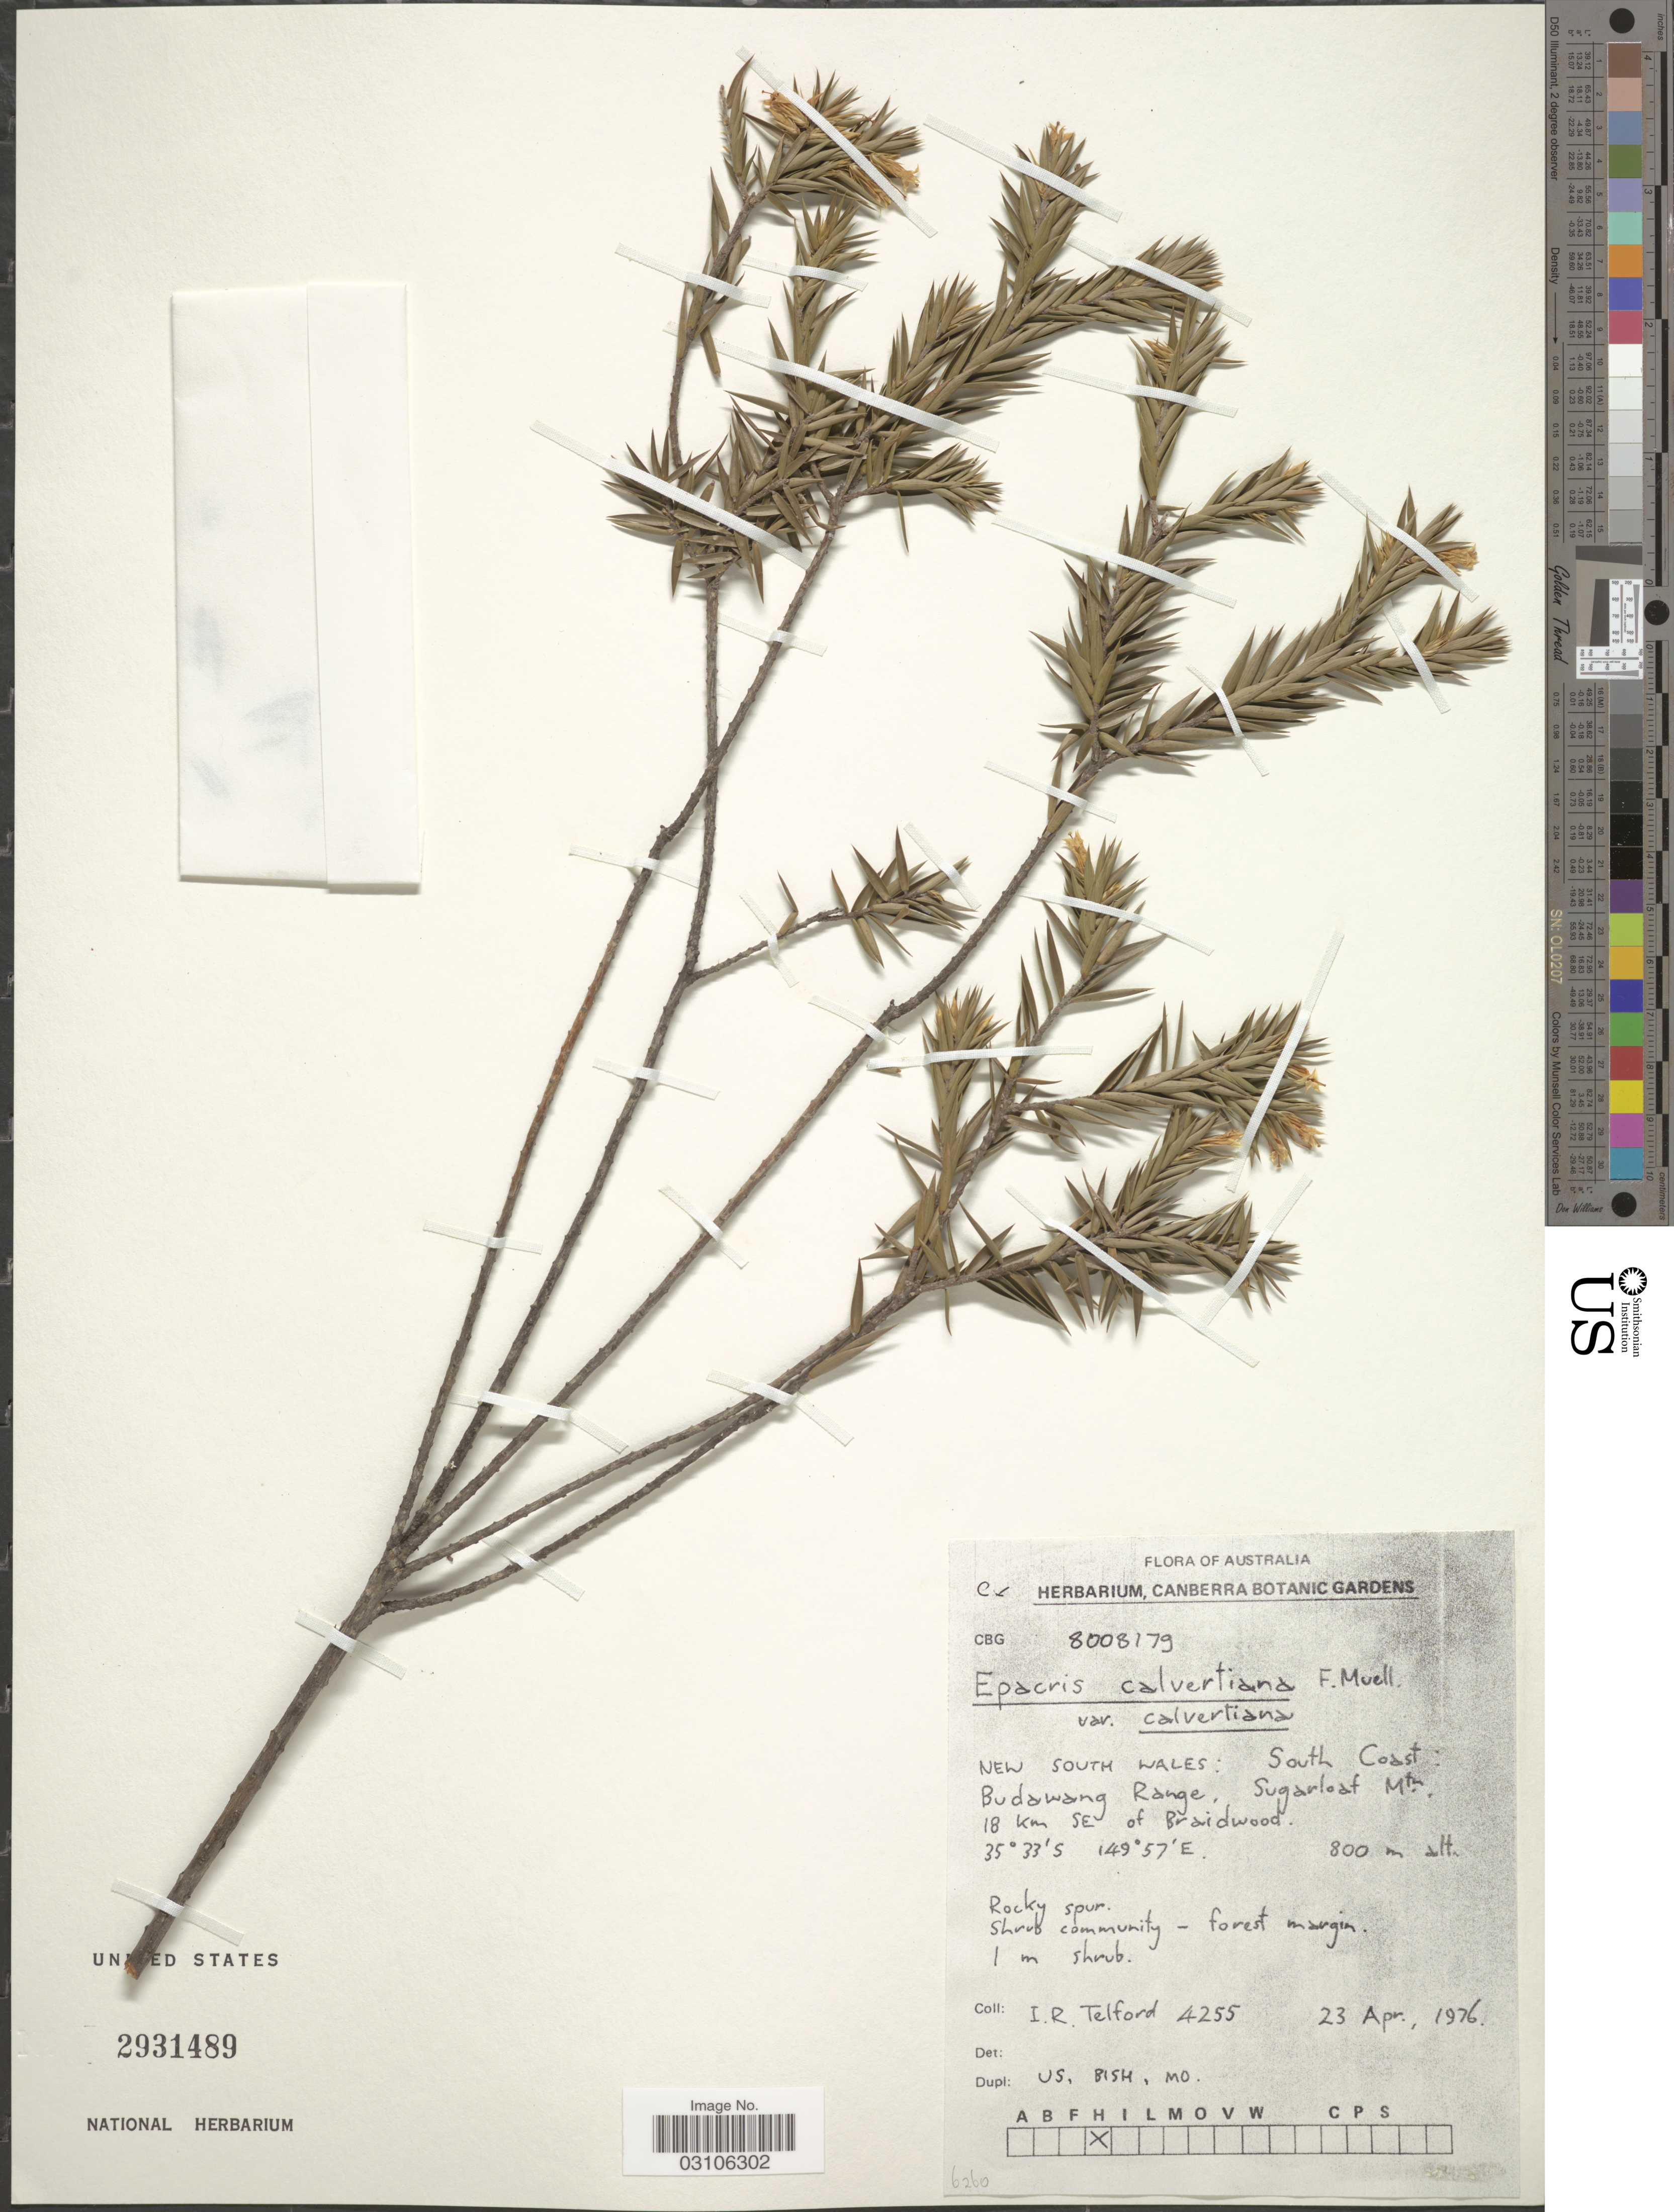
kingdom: Plantae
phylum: Tracheophyta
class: Magnoliopsida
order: Ericales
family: Ericaceae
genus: Epacris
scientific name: Epacris calvertiana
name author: F. Muell.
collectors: I. R. Telford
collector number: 4255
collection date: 1976-04-23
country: Australia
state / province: New South Wales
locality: South Coast: Budawang Range, Sugarloaf Mtn, 18 Km SE of Braidwood.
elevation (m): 800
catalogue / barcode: US 2931489